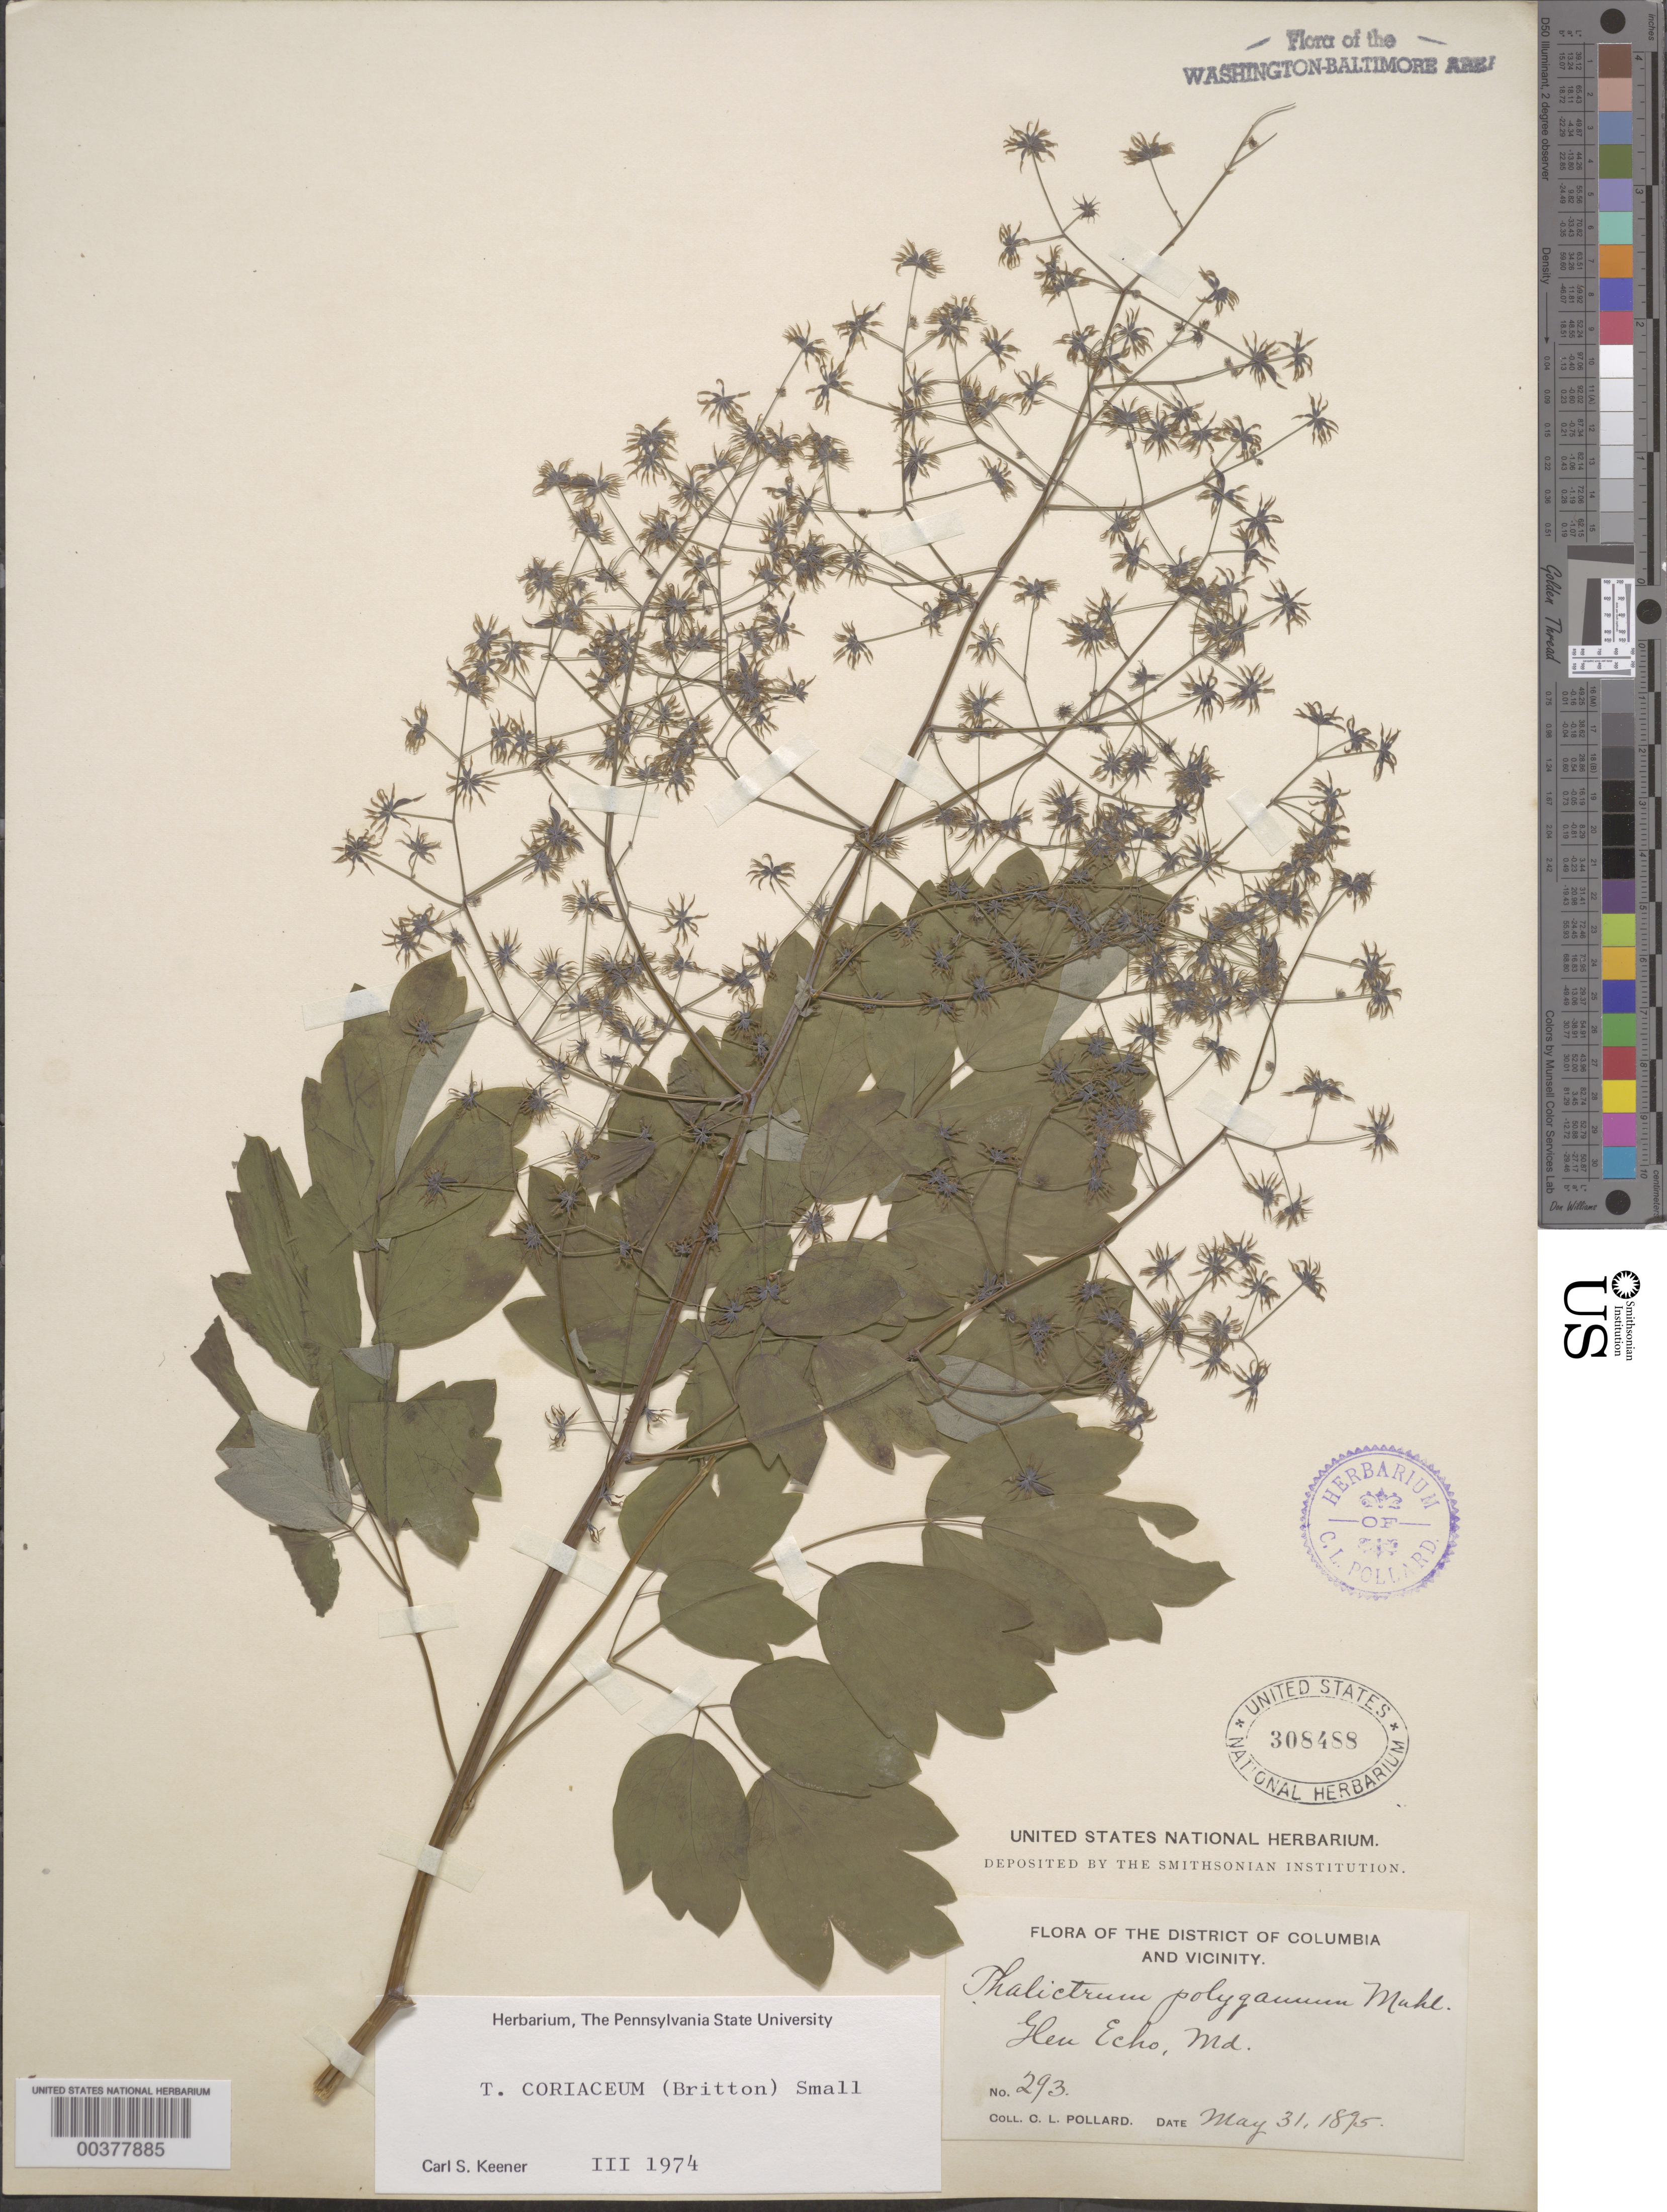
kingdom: Plantae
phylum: Tracheophyta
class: Magnoliopsida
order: Ranunculales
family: Ranunculaceae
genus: Thalictrum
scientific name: Thalictrum coriaceum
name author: (Britton) Small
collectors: C. L. Pollard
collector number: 293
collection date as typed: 31 May 1895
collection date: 1895-05-31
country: United States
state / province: Maryland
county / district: Montgomery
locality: Glen Echo C. & O. Canal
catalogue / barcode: US 308488